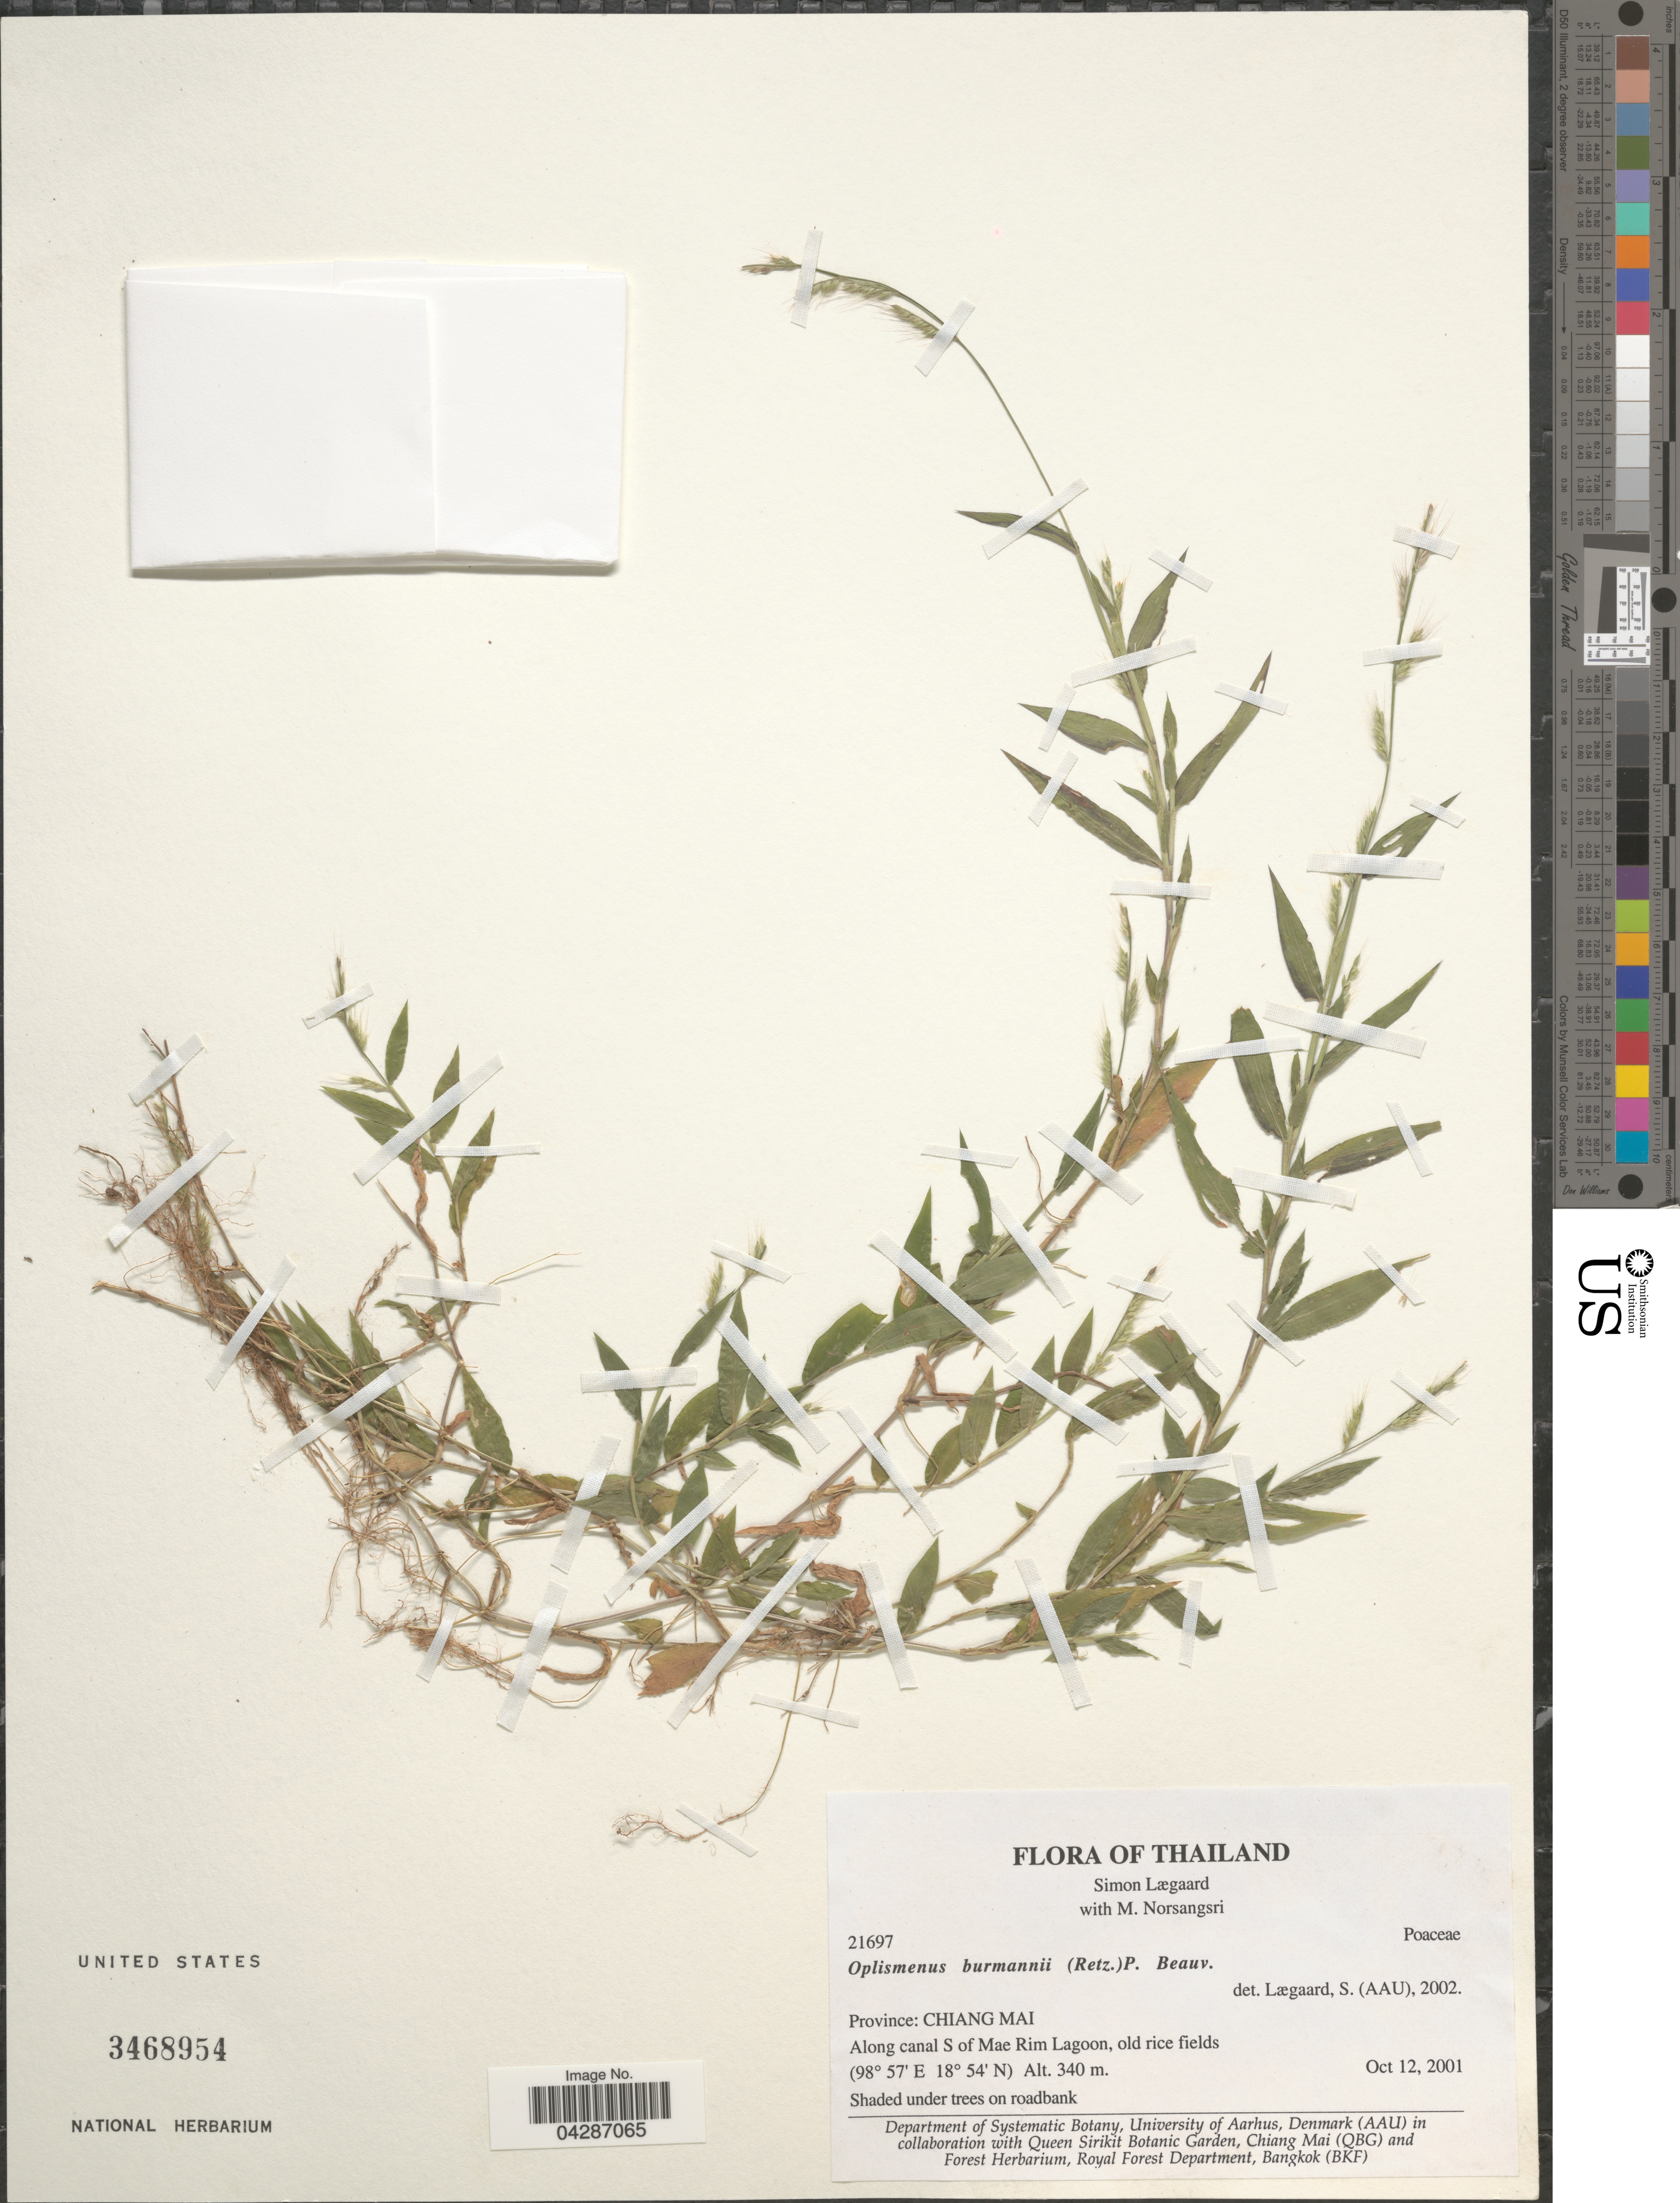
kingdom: Plantae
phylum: Tracheophyta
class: Liliopsida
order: Poales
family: Poaceae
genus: Oplismenus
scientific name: Oplismenus burmannii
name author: (Retz.) P. Beauv.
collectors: S. Lægaard & M. Norsangsri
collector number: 21697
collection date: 2001-10-12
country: Thailand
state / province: Chiang Mai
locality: Province: Chiang Mai. Along canal S of Mae Rim Lagoon, old rice fields. Shaded under trees on roadbank.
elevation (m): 340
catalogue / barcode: US 3468954